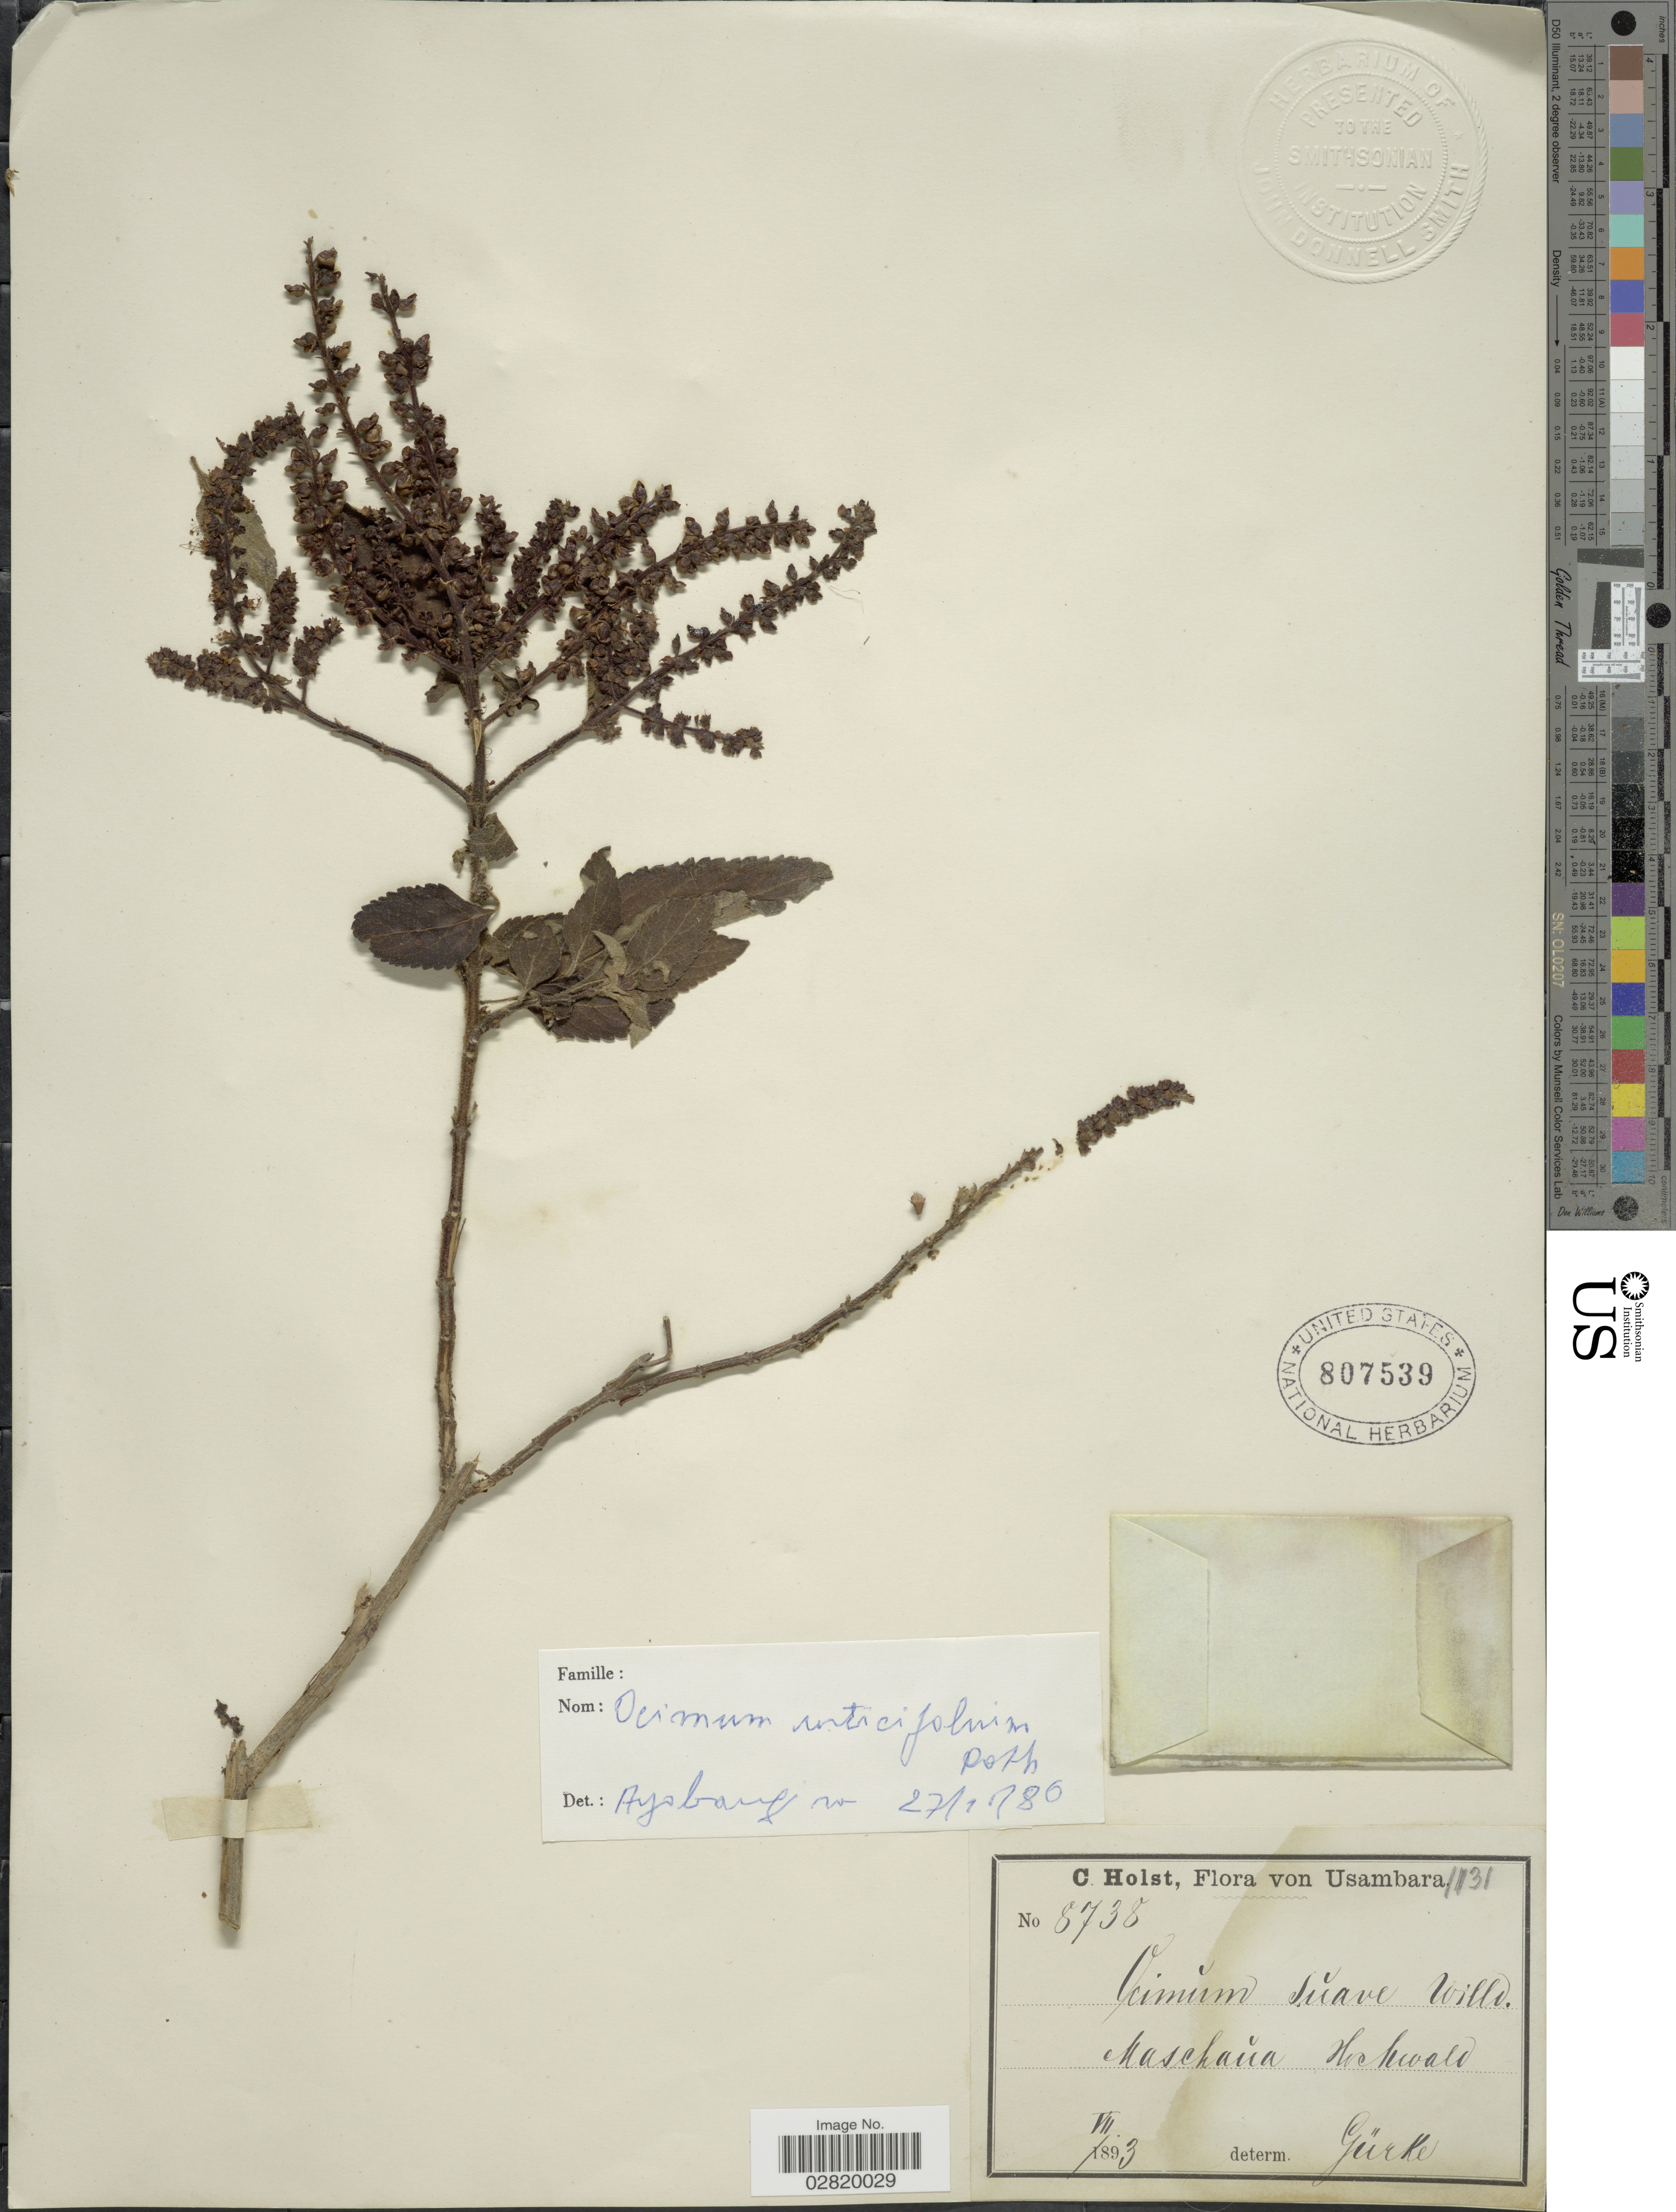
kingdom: Plantae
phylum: Tracheophyta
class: Magnoliopsida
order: Lamiales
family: Lamiaceae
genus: Ocimum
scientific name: Ocimum urticifolium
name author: A. Roth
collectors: C. H. Holst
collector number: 8738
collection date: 1893-07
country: Tanzania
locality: Usambara, Maschaña Hochwald.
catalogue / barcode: US 807539